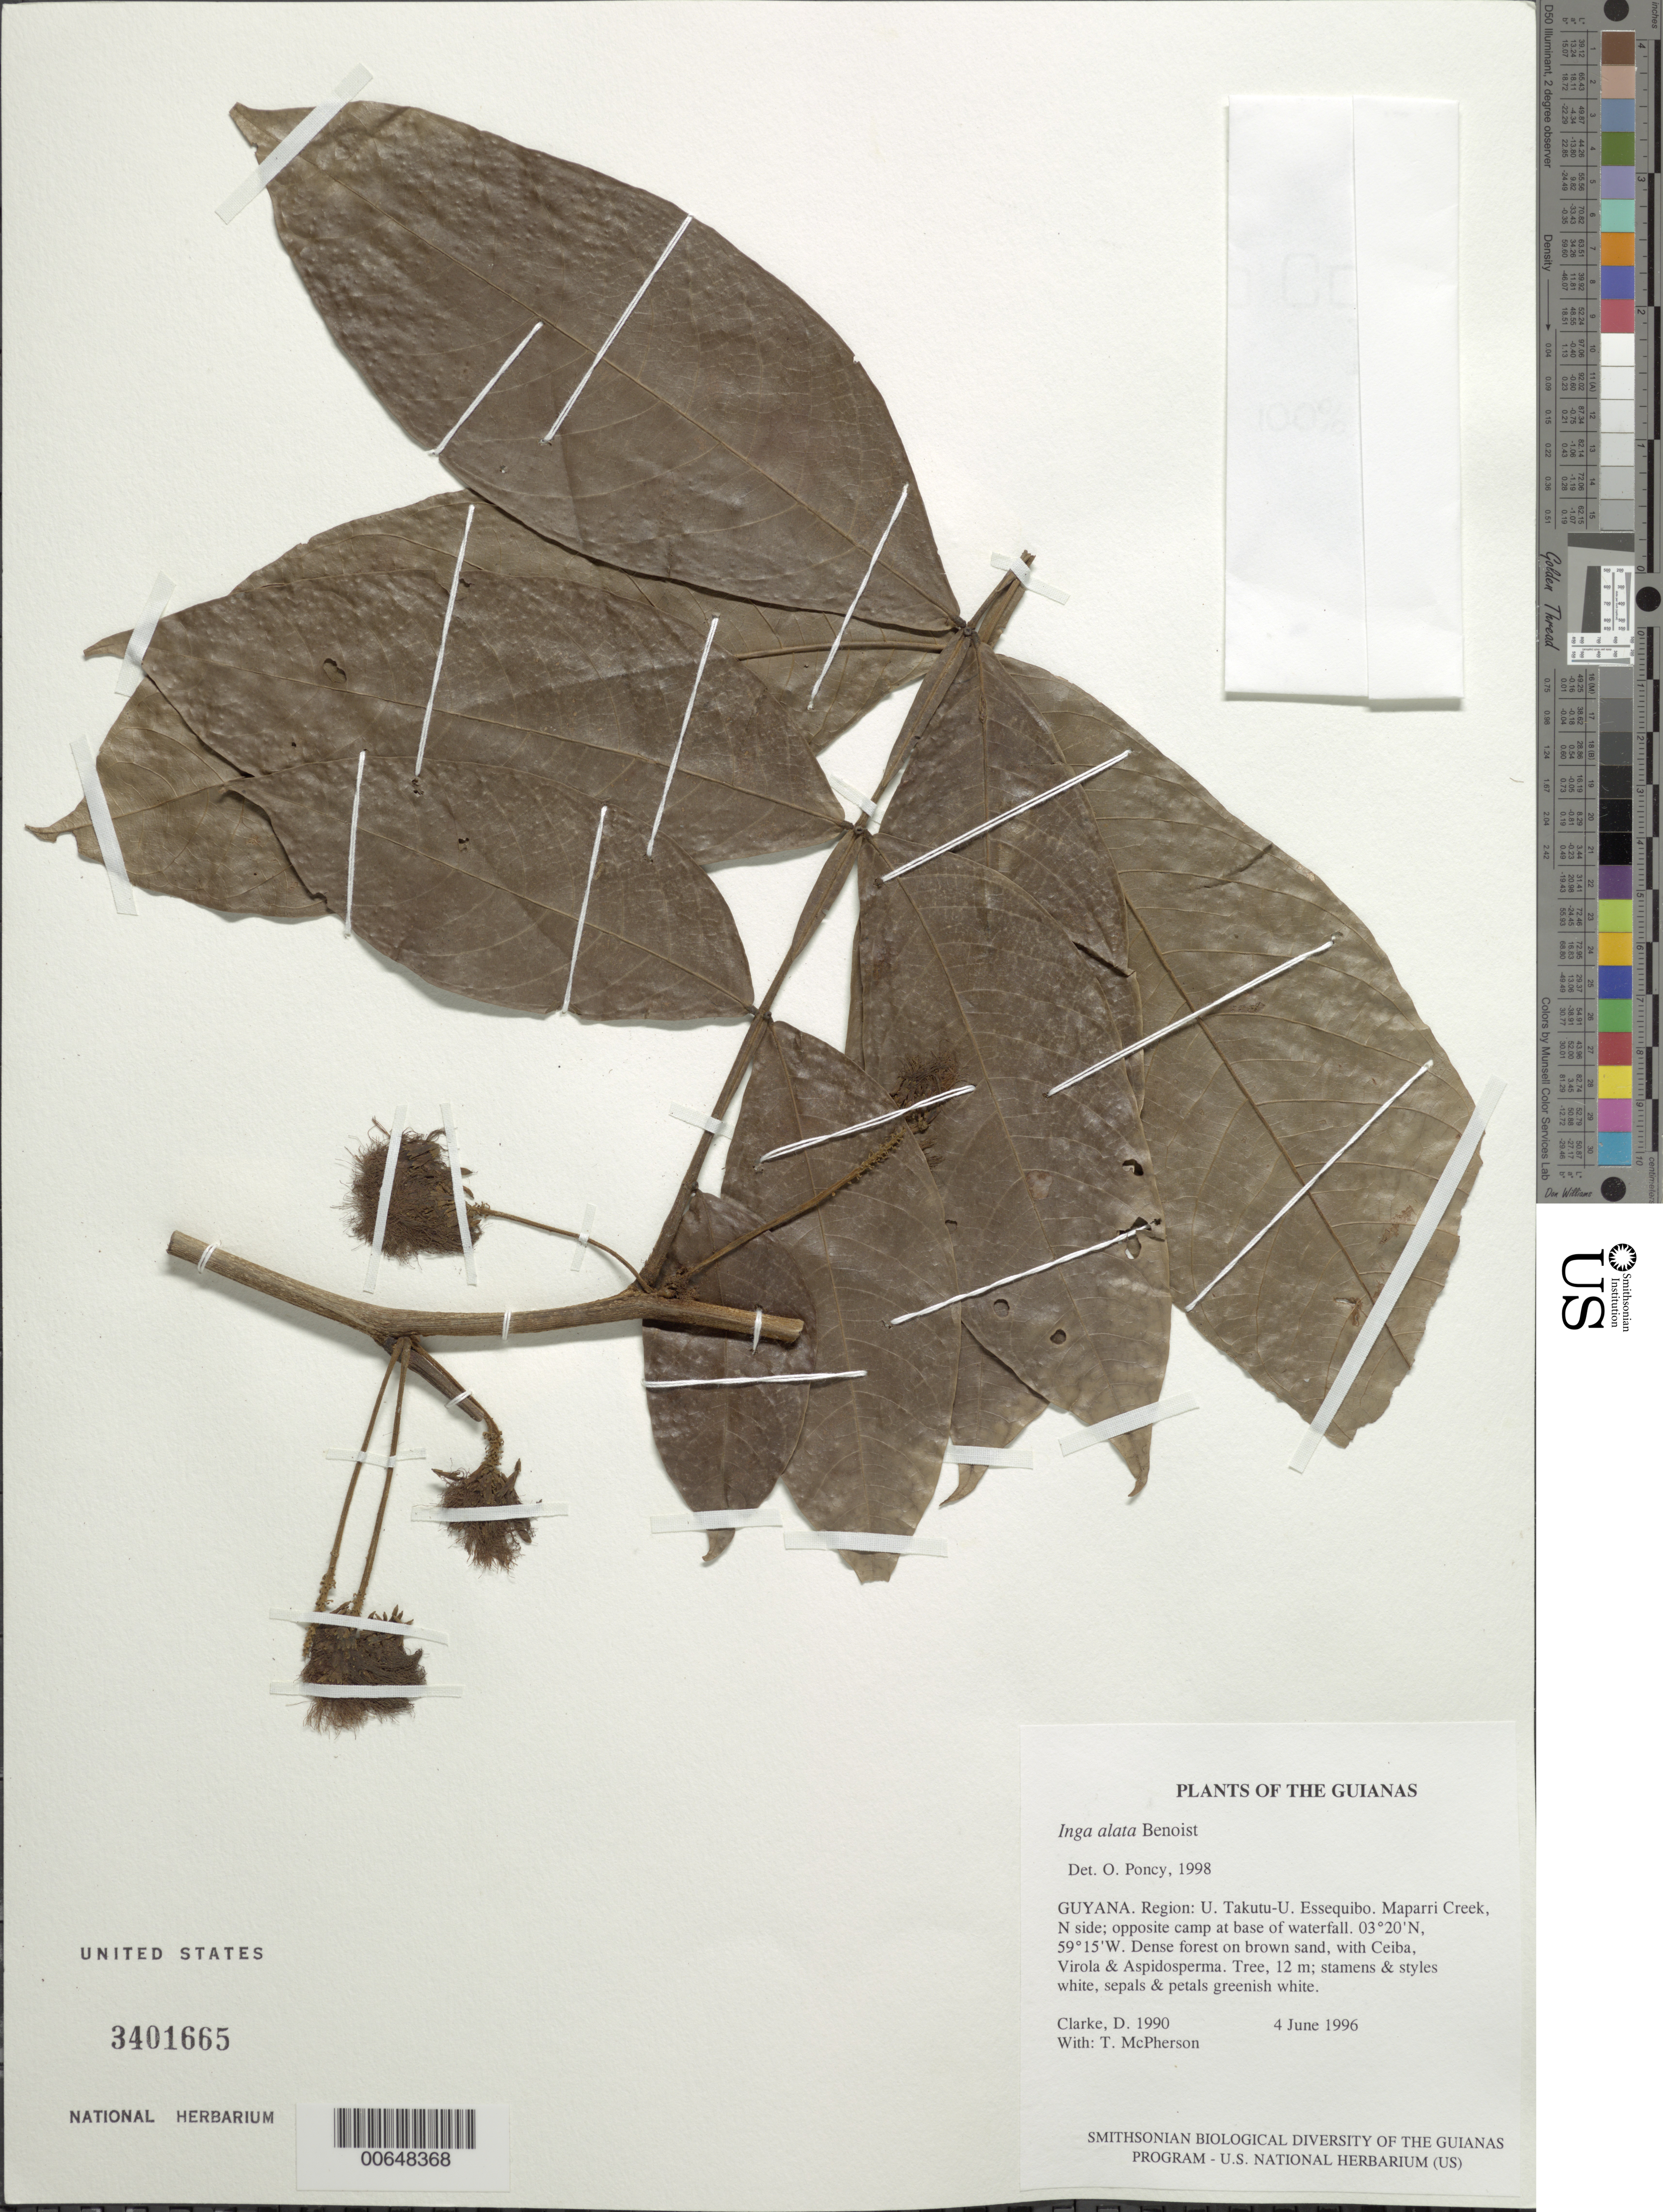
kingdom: Plantae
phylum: Tracheophyta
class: Magnoliopsida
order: Fabales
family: Fabaceae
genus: Inga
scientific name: Inga alata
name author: Benoist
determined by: Poncy, O.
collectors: H. D. Clarke & T. McPherson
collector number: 1990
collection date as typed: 5 June 1996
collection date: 1996-06-05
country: Guyana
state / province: U. Takutu-U. Essequibo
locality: Maparri Creek, N side; opposite camp at base of waterfall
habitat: Streamside vegetation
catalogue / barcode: US 3401665